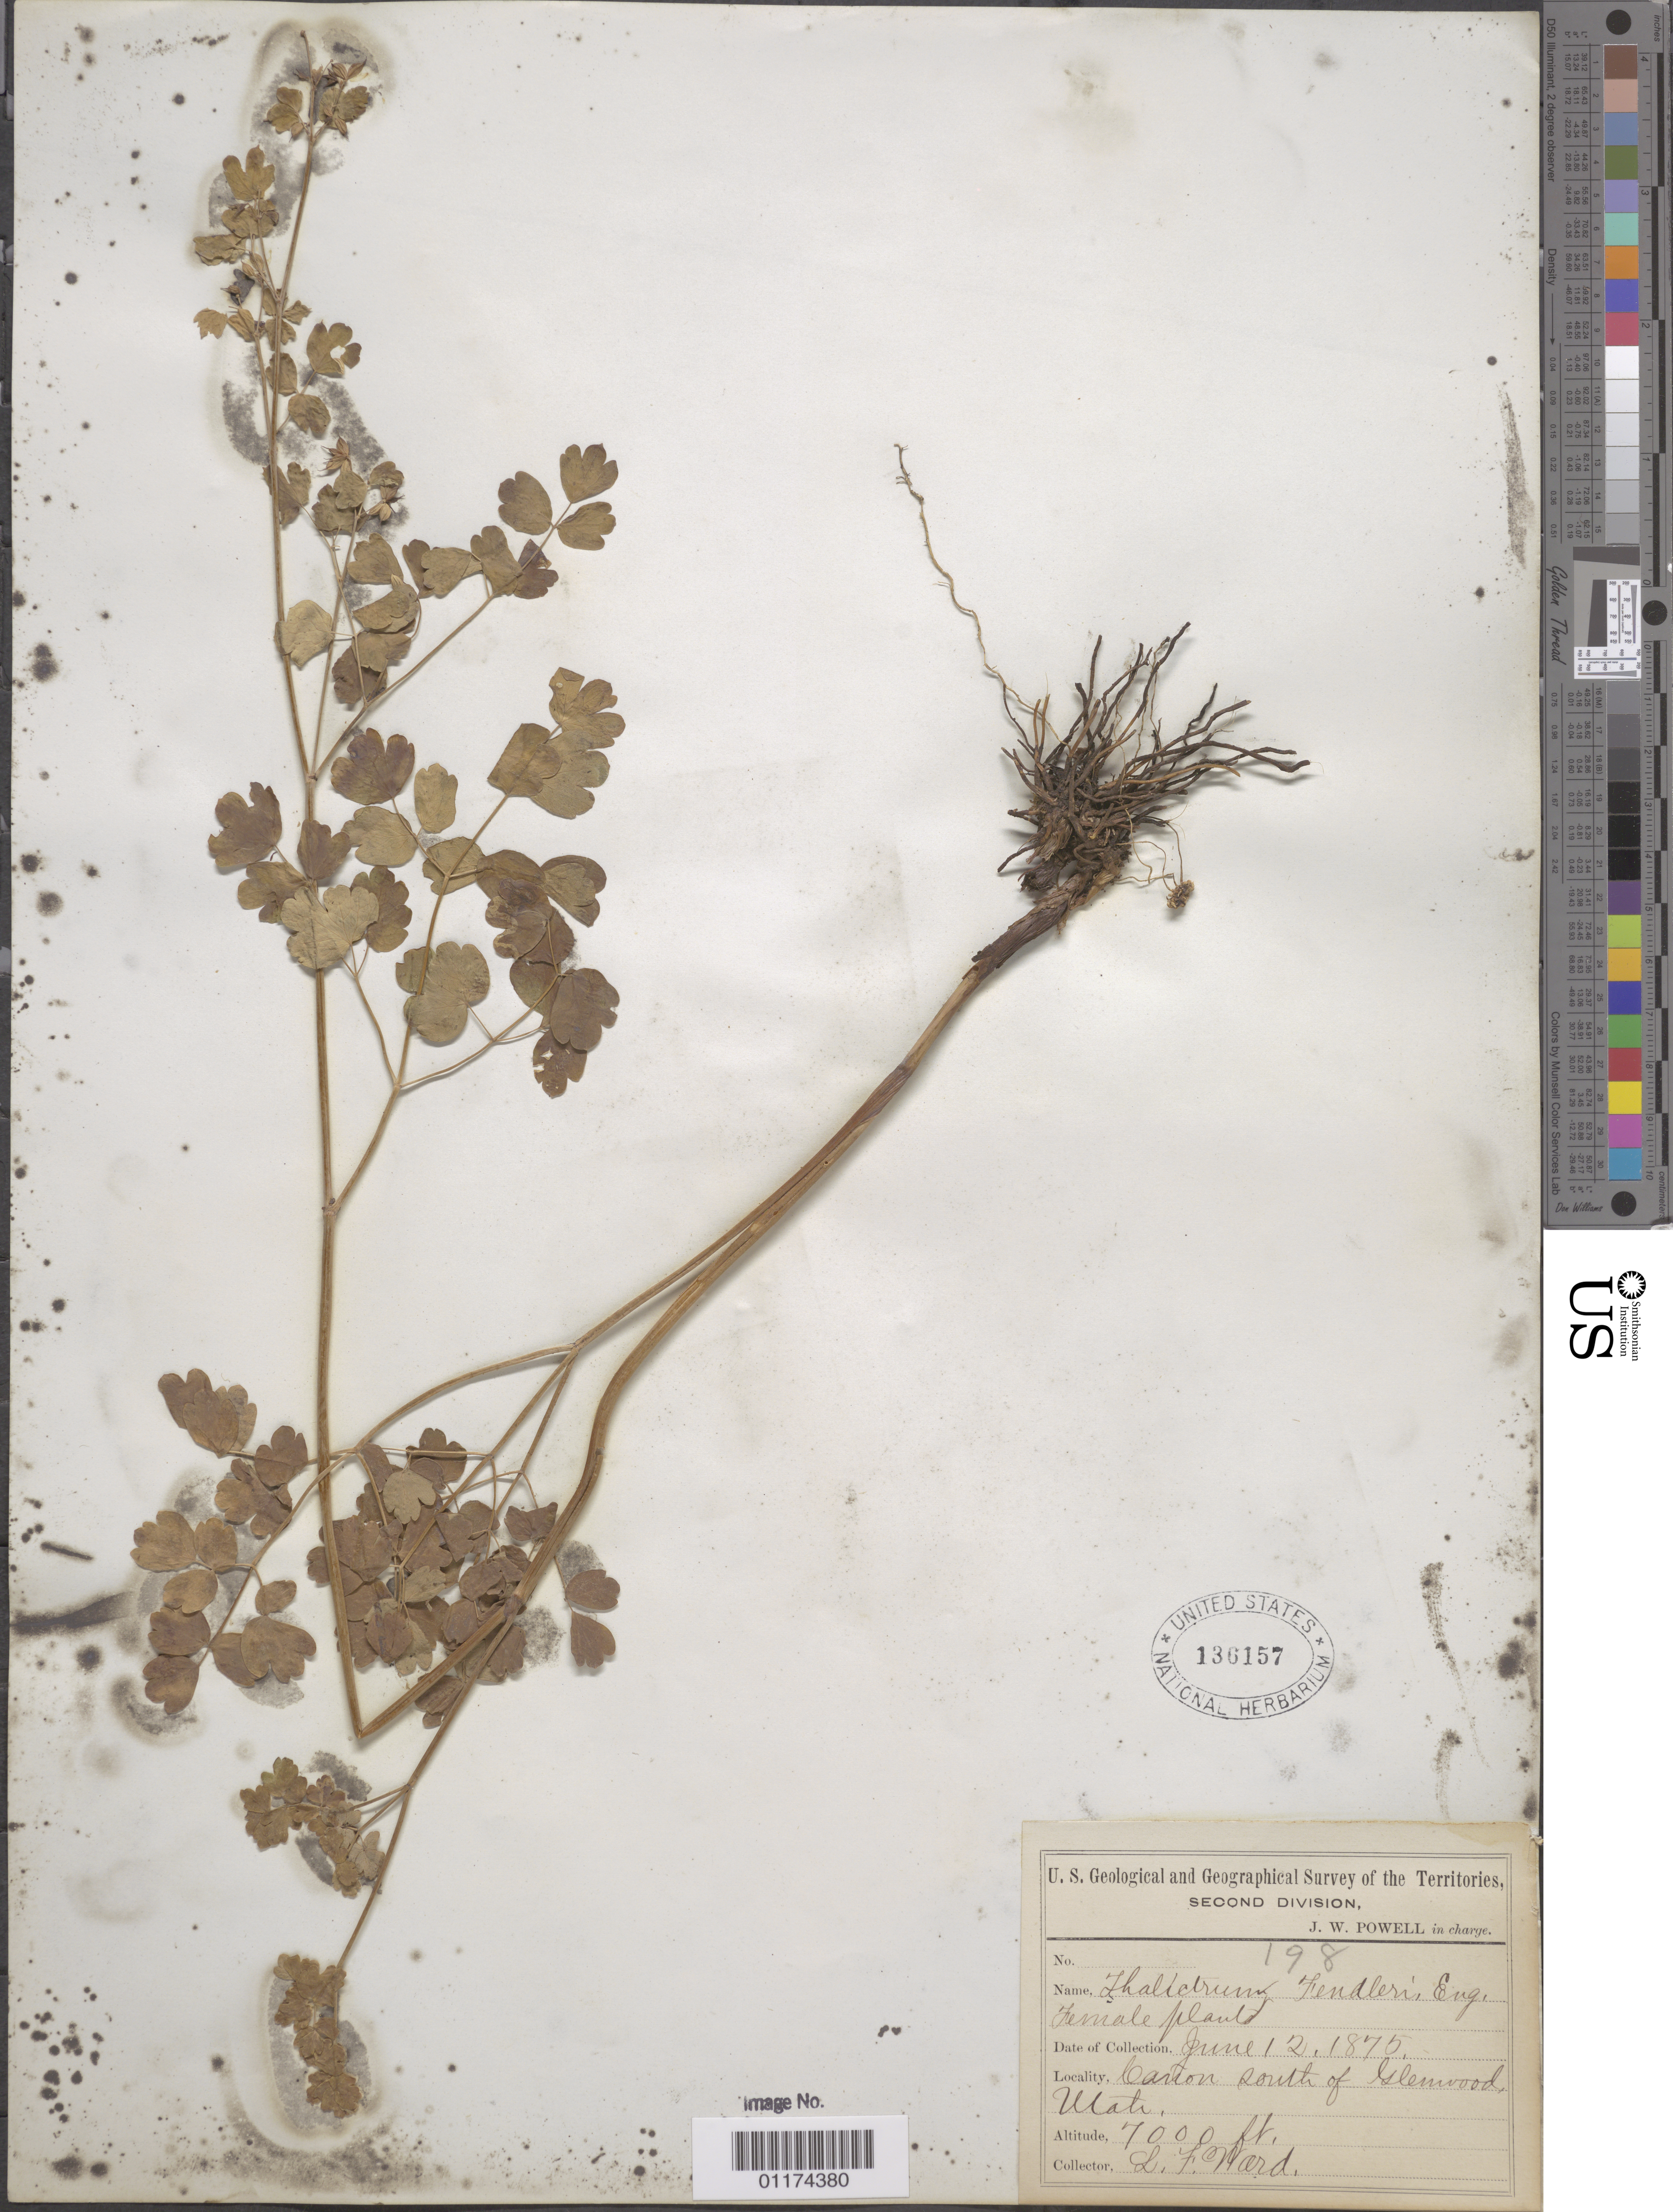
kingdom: Plantae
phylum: Tracheophyta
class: Magnoliopsida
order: Ranunculales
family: Ranunculaceae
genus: Thalictrum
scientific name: Thalictrum fendleri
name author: Engelm. ex A. Gray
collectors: L. F. Ward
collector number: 198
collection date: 1875-06-12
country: United States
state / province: Utah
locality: Canyon South of Glenwood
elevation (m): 2134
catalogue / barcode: US 136157